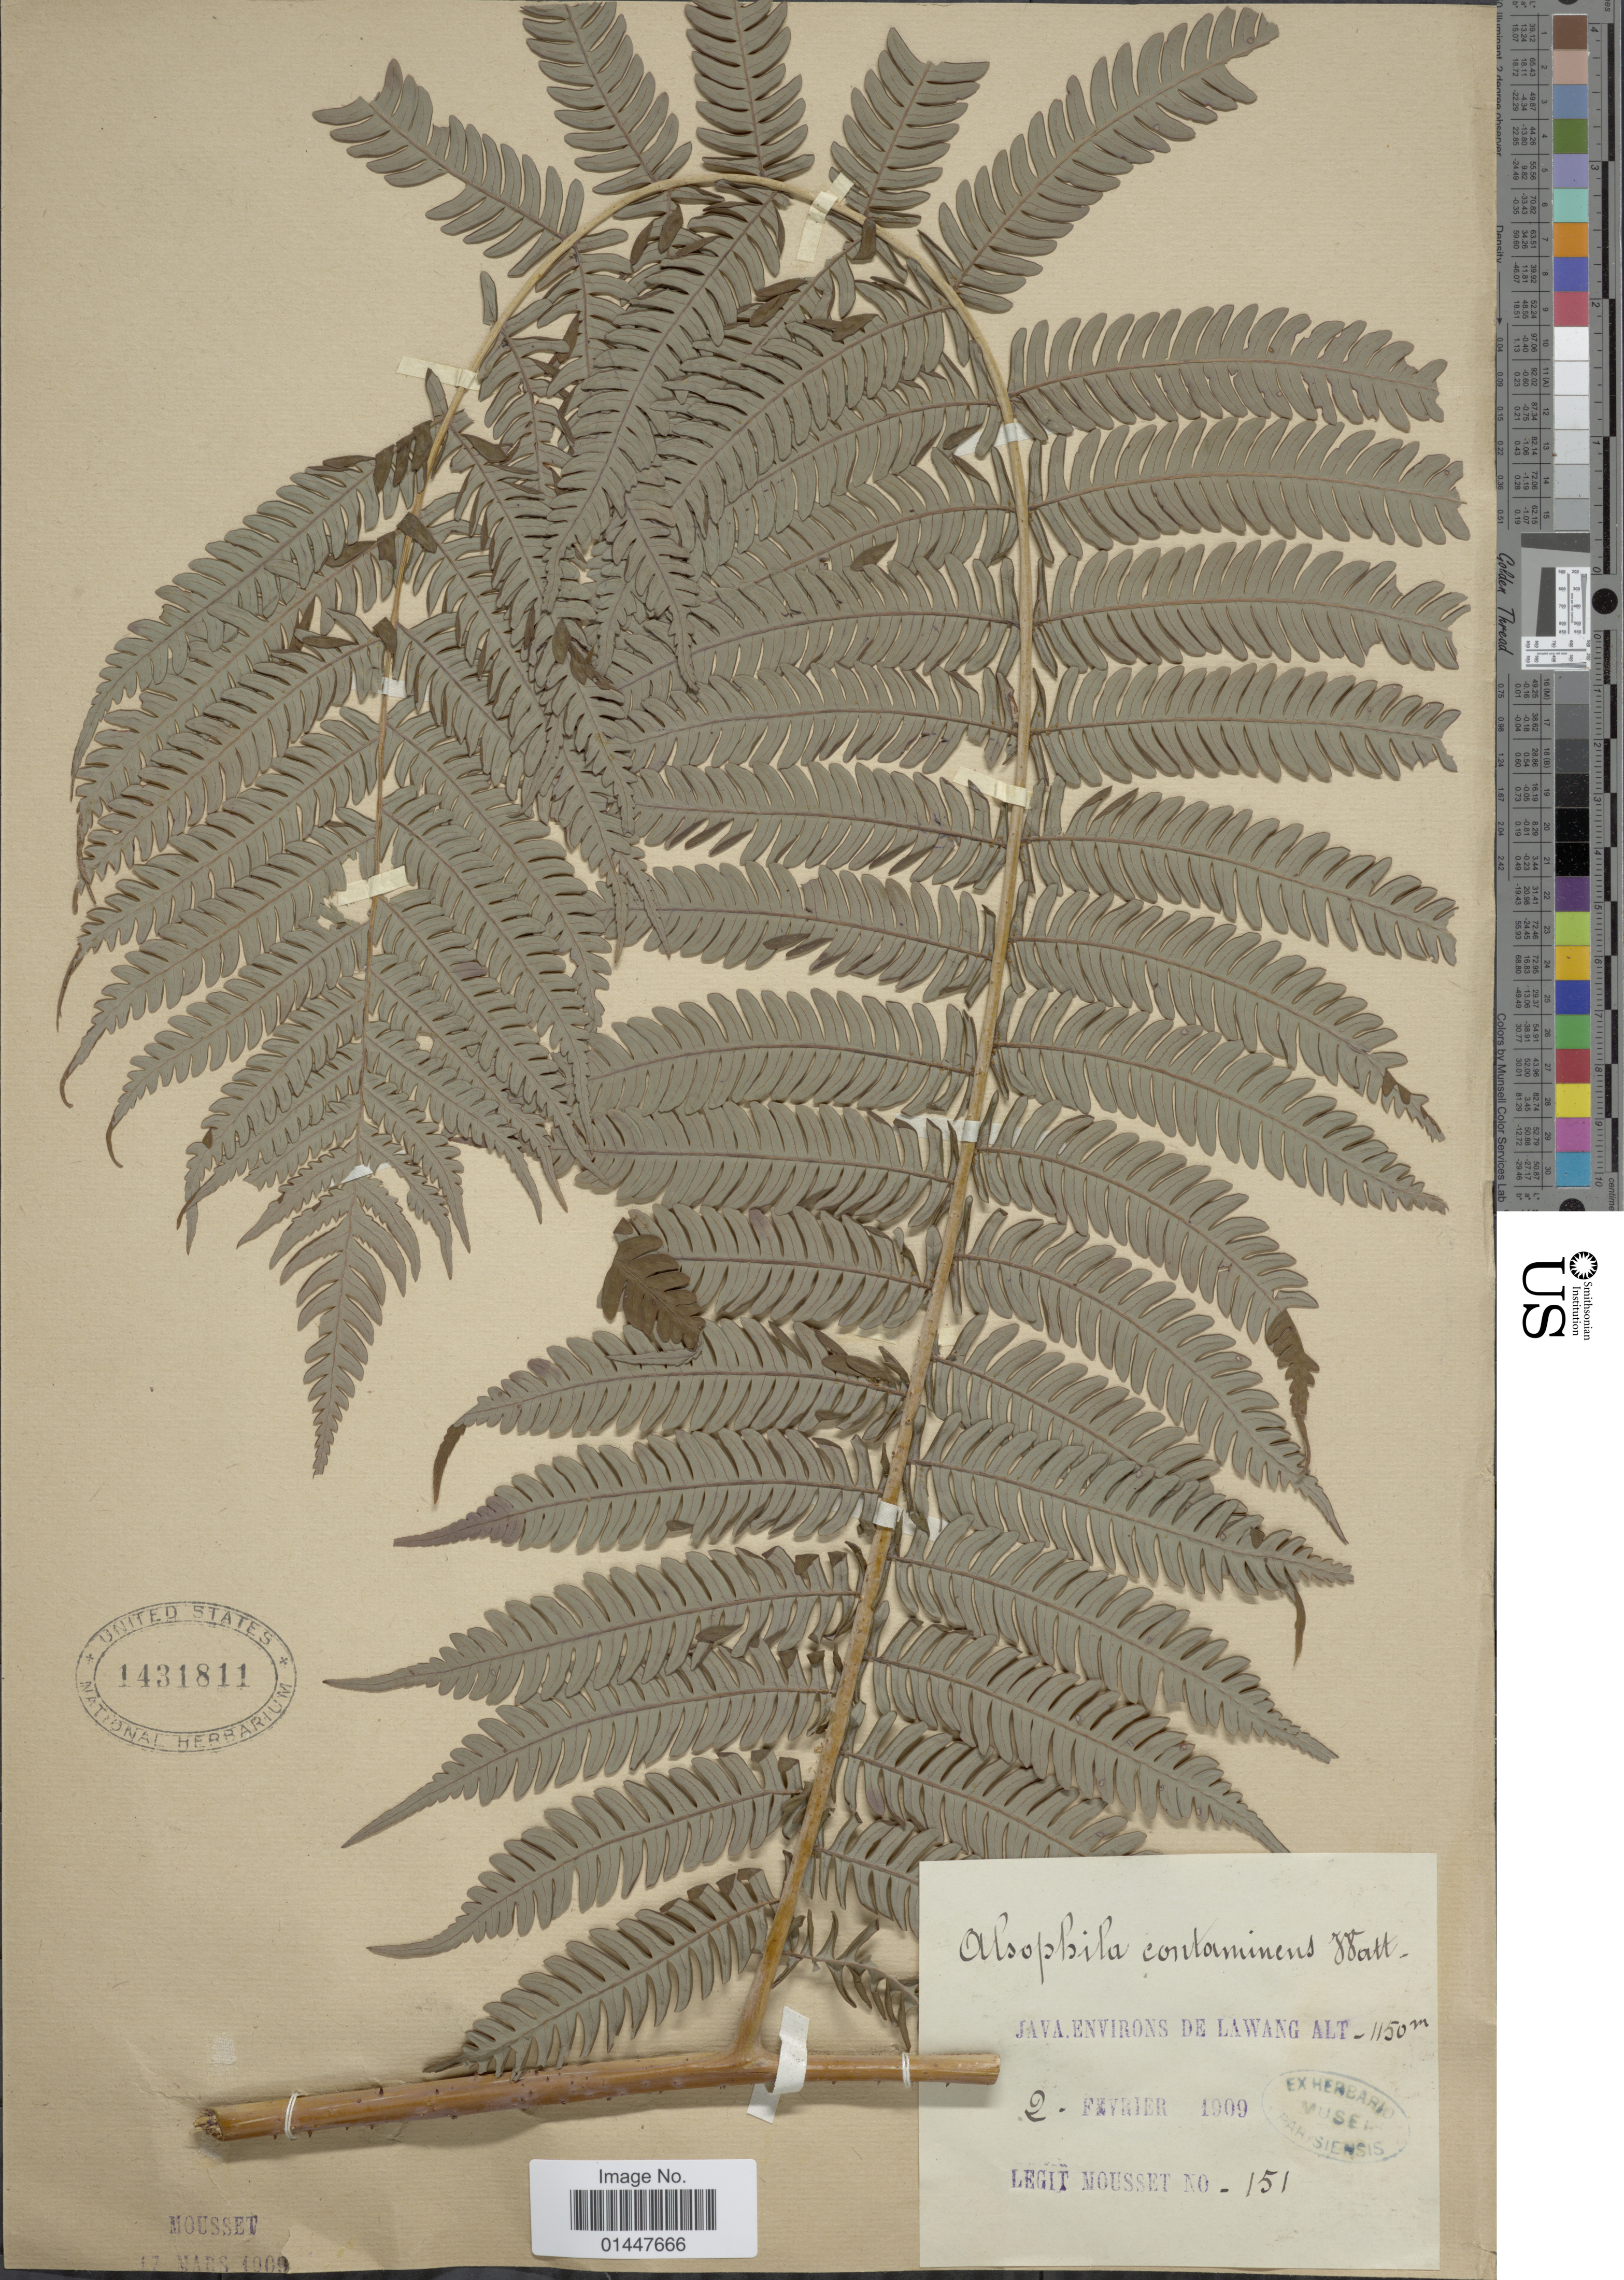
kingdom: Plantae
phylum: Tracheophyta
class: Polypodiopsida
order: Cyatheales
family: Cyatheaceae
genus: Sphaeropteris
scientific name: Sphaeropteris glauca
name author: (Blume) R.M. Tryon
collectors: Mousset, --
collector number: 151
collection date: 1909-02-02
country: Indonesia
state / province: Java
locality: Java environs de Lawang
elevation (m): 1150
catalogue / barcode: US 1431811